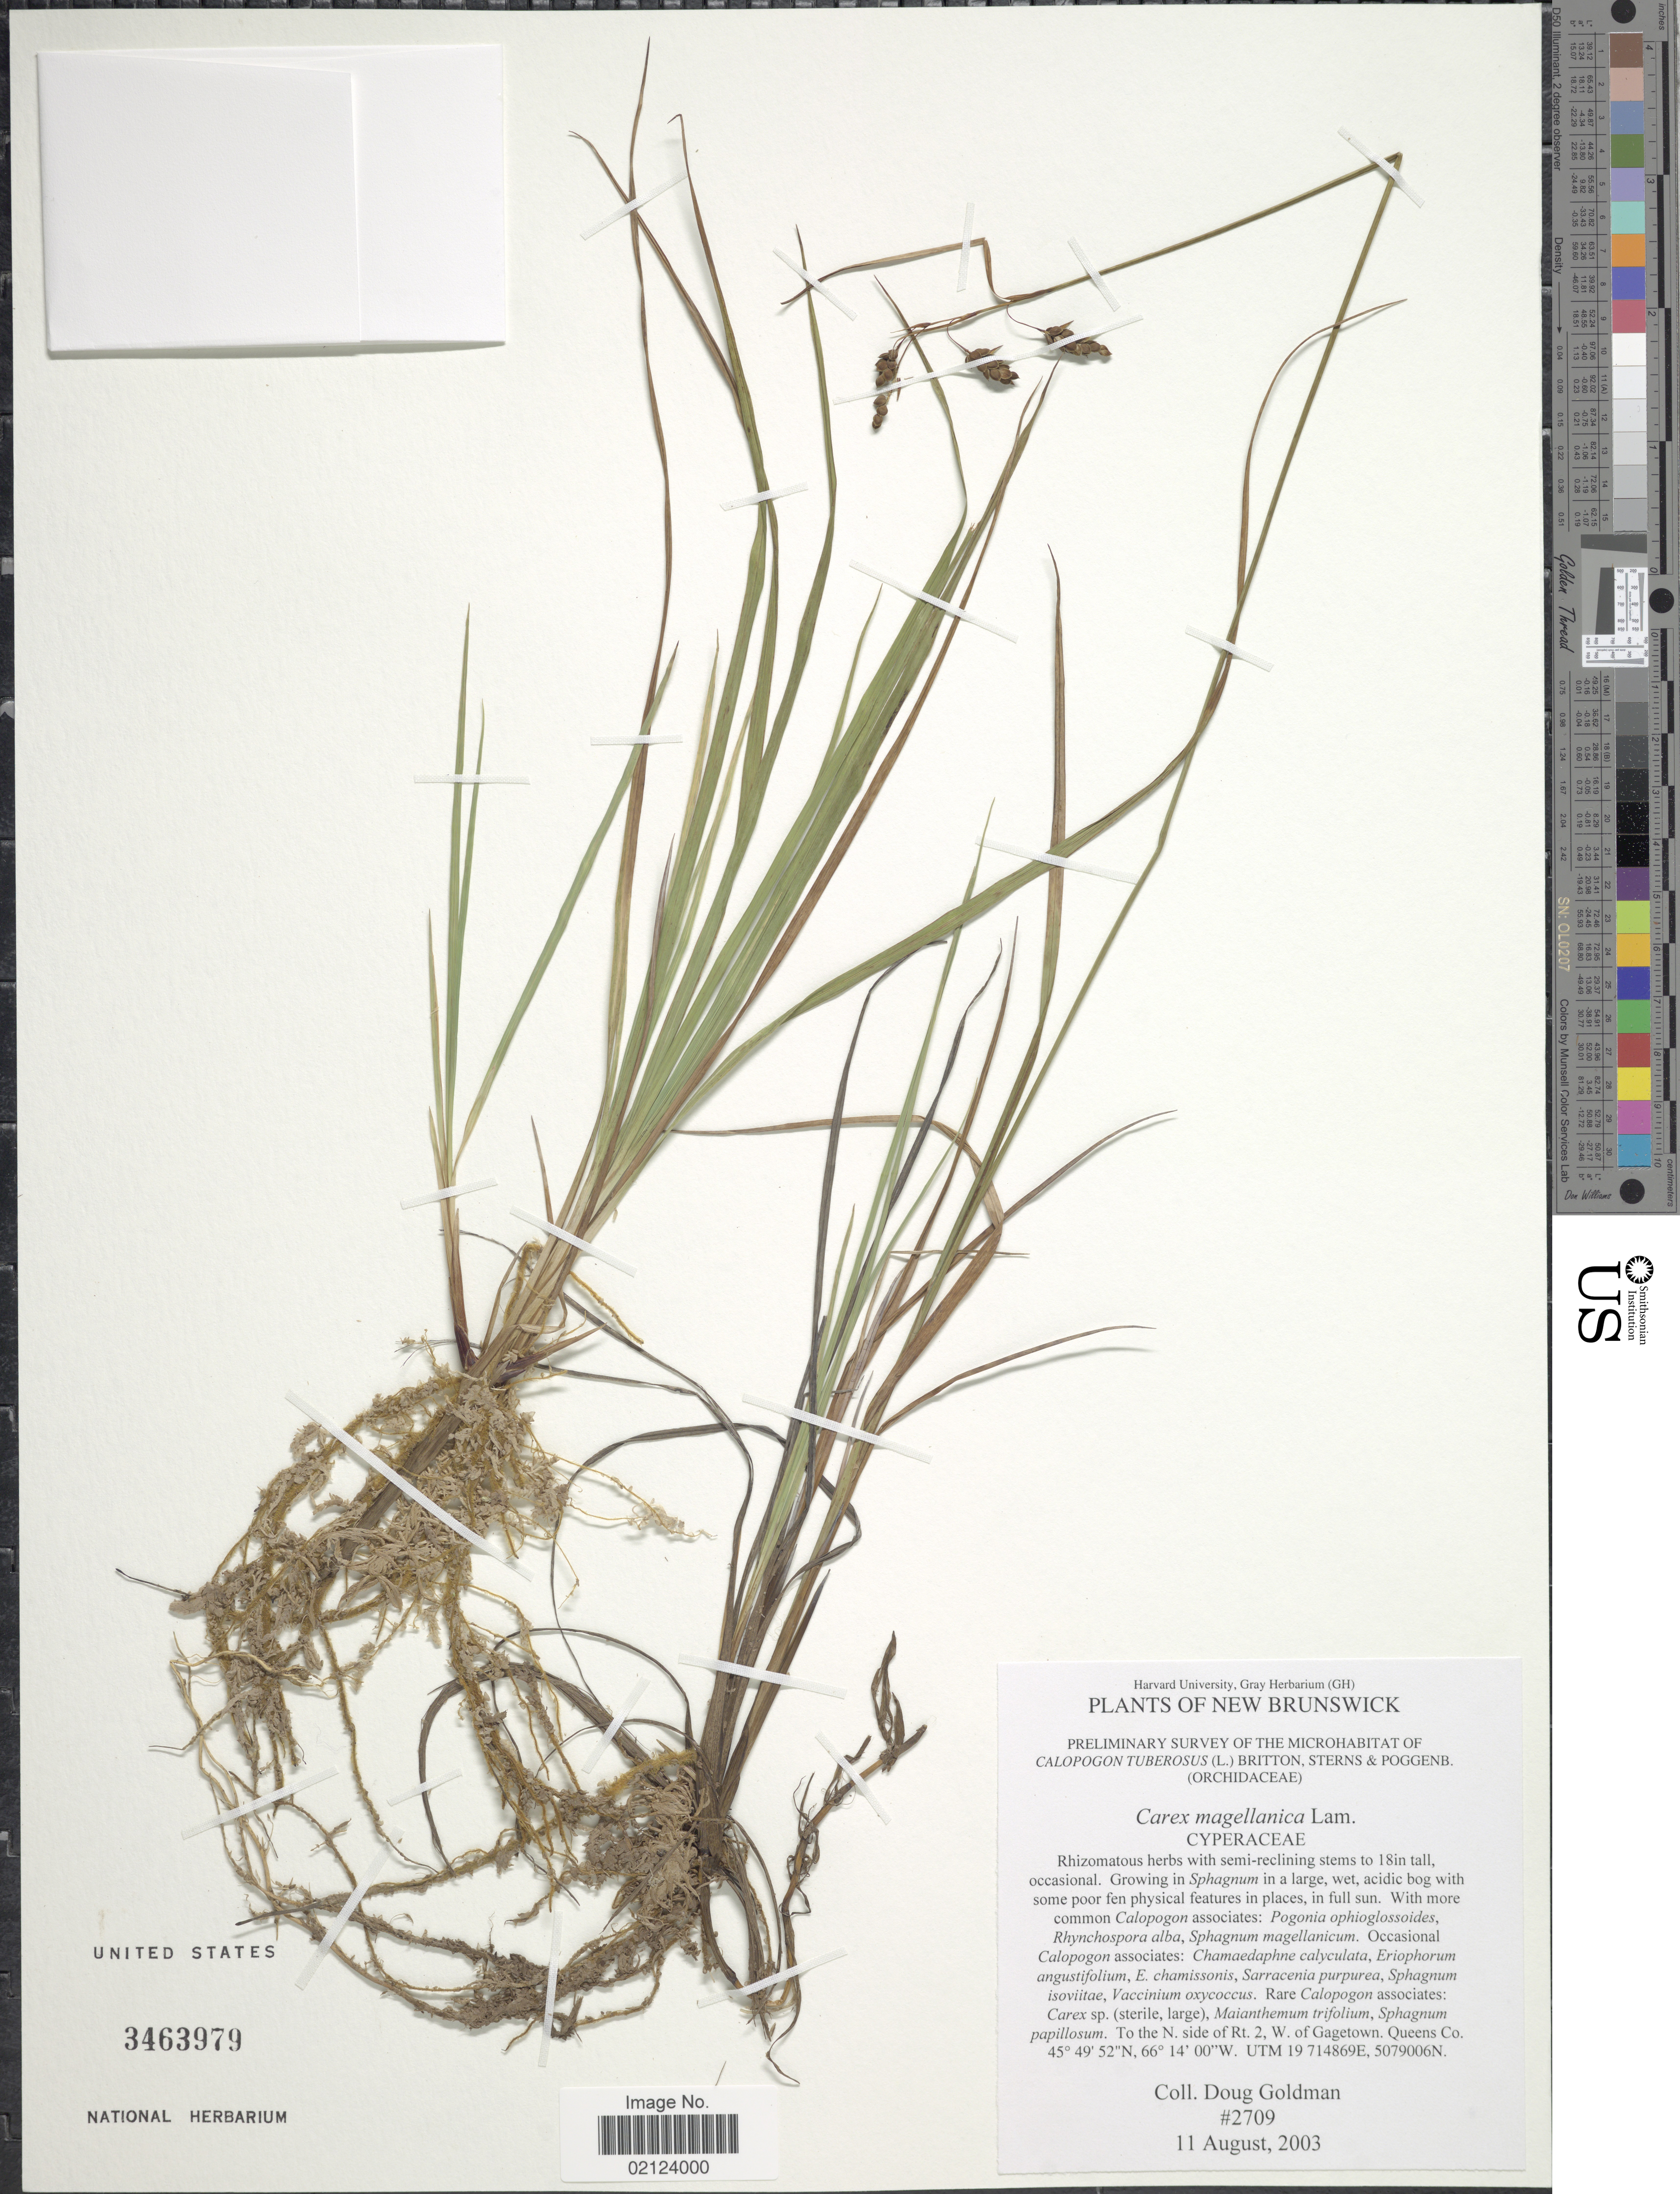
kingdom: Plantae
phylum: Tracheophyta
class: Liliopsida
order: Poales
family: Cyperaceae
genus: Carex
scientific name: Carex magellanica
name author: Lam.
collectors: D. Goldman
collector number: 2709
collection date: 2003-08-11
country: Canada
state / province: New Brunswick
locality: To the N. side of Tr. 2, W. of Gagetown, Queens Co. UTM 19 714869E 5079006N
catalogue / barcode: US 3463979